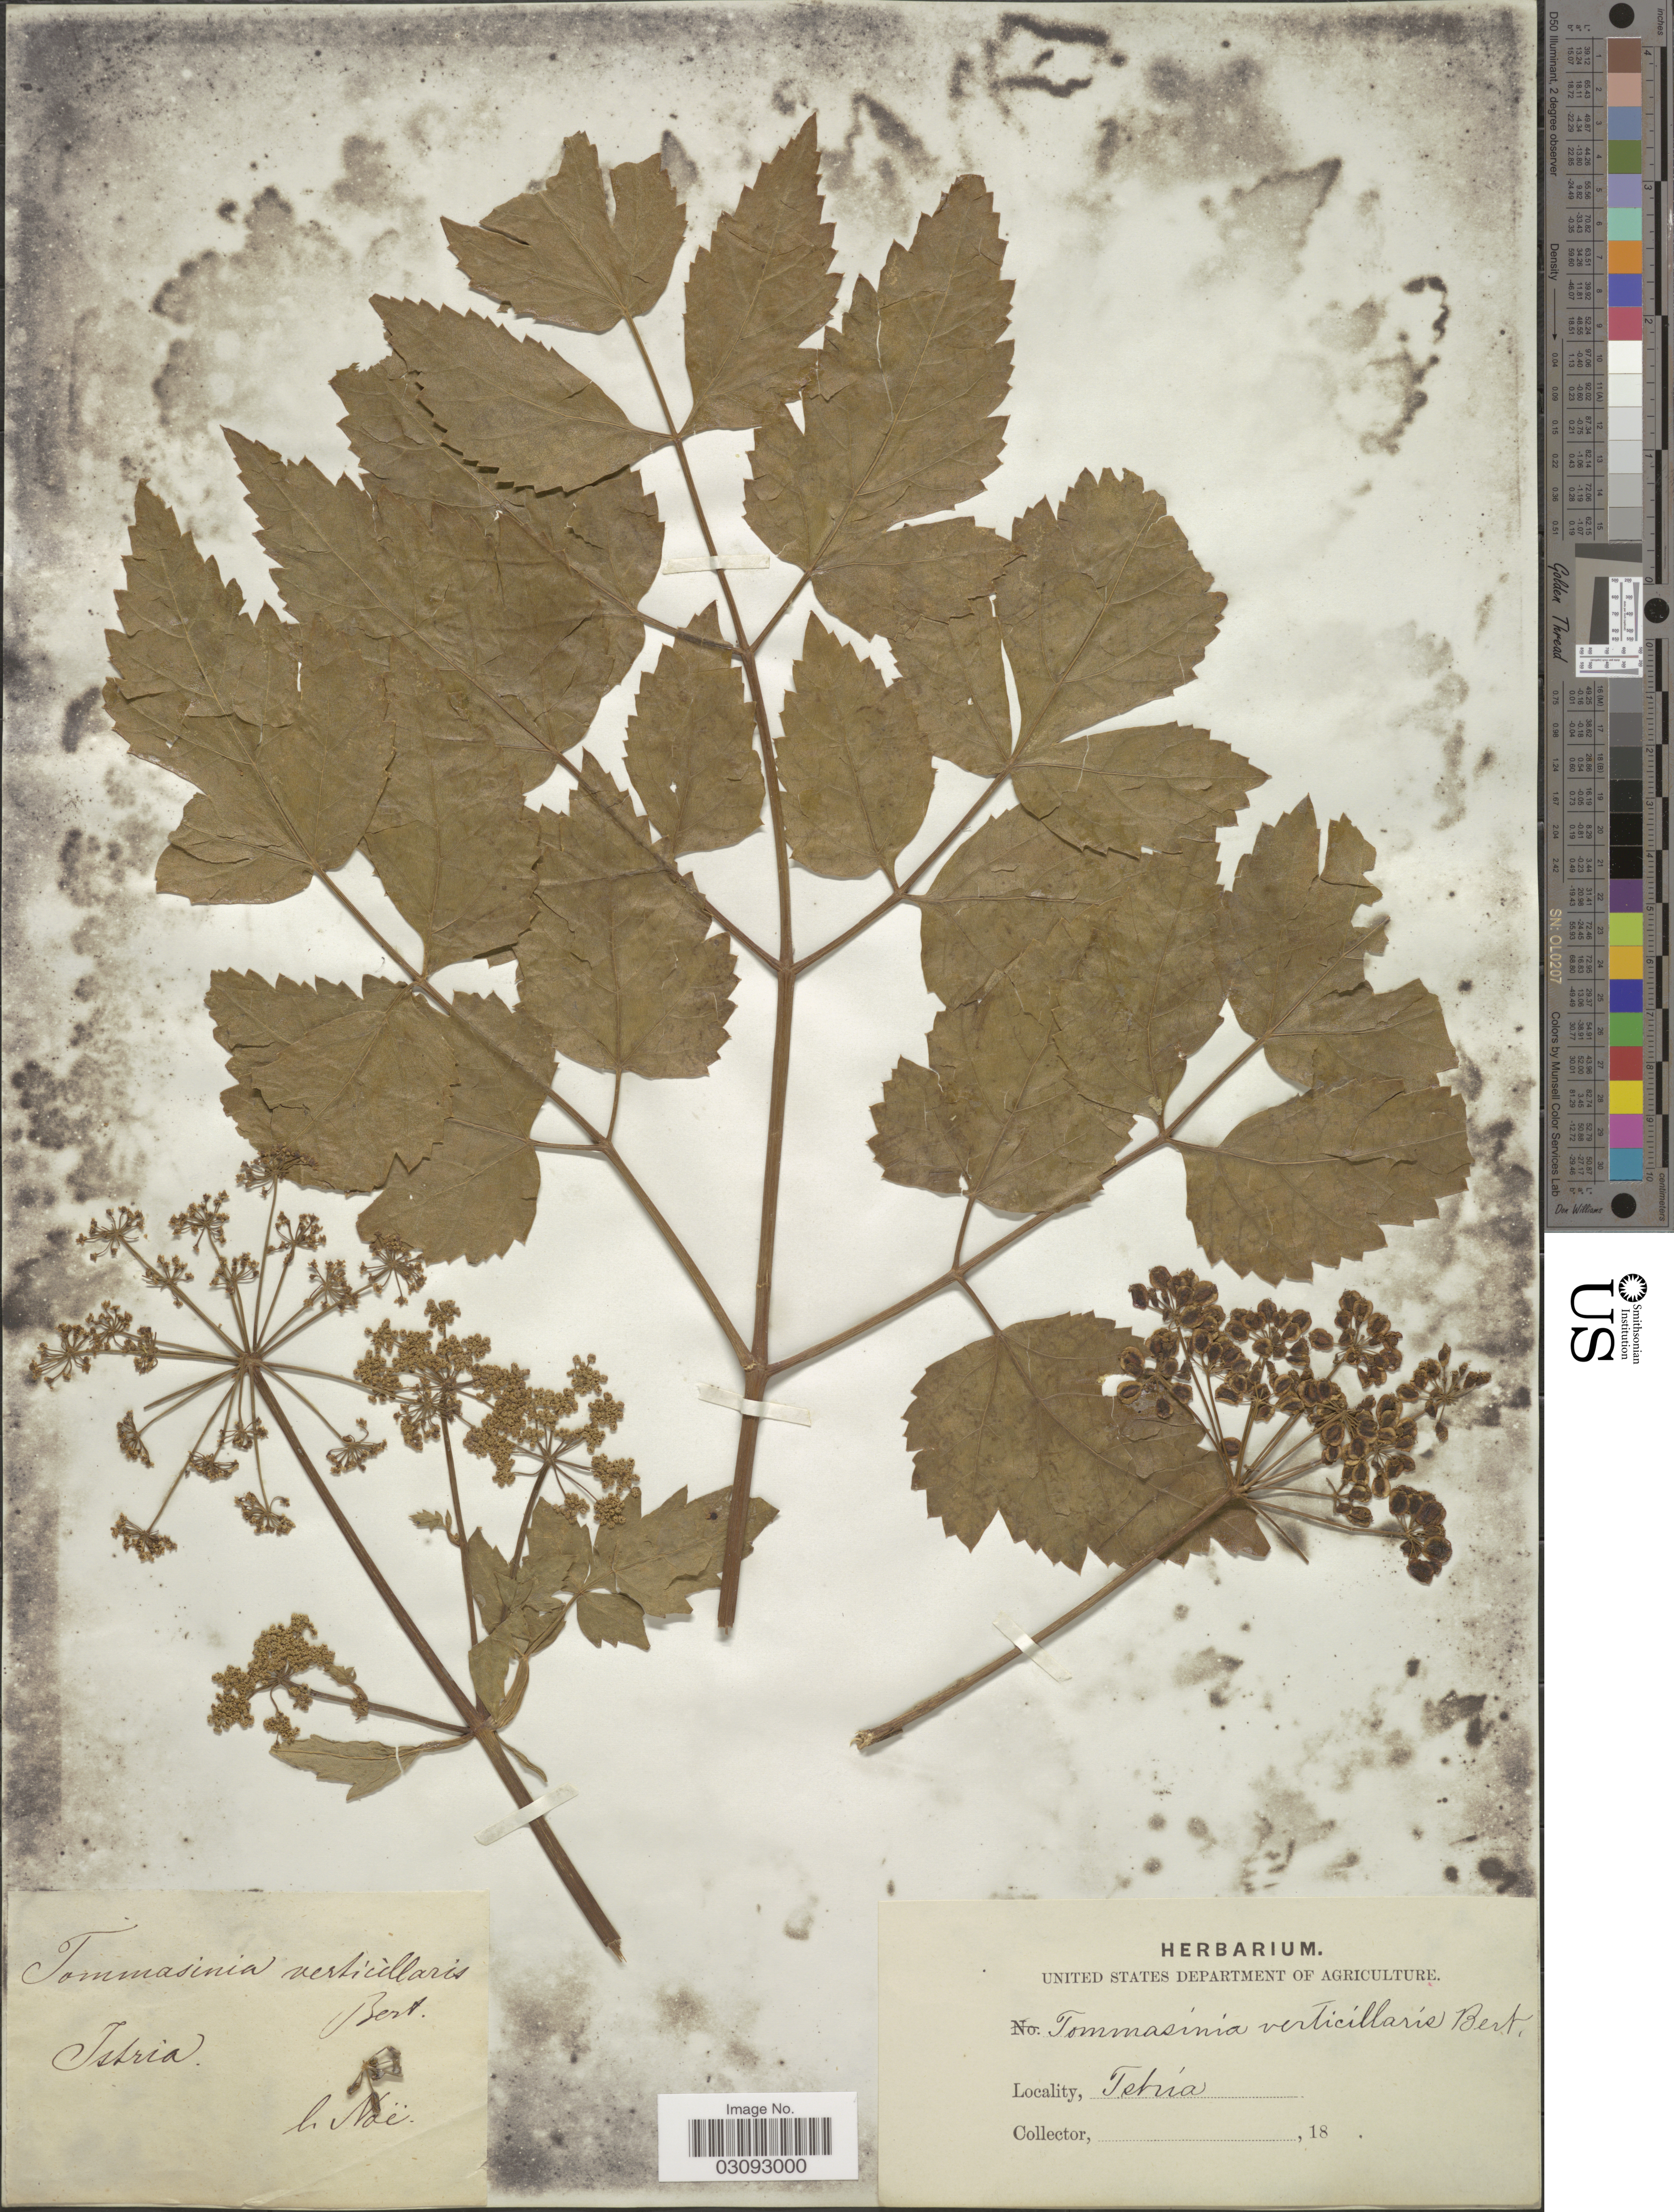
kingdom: Plantae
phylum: Tracheophyta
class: Magnoliopsida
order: Apiales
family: Apiaceae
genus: Peucedanum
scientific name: Peucedanum verticillare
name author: (L.) W.J.D. Koch ex DC.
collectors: Noë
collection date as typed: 18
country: Croatia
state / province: Istria